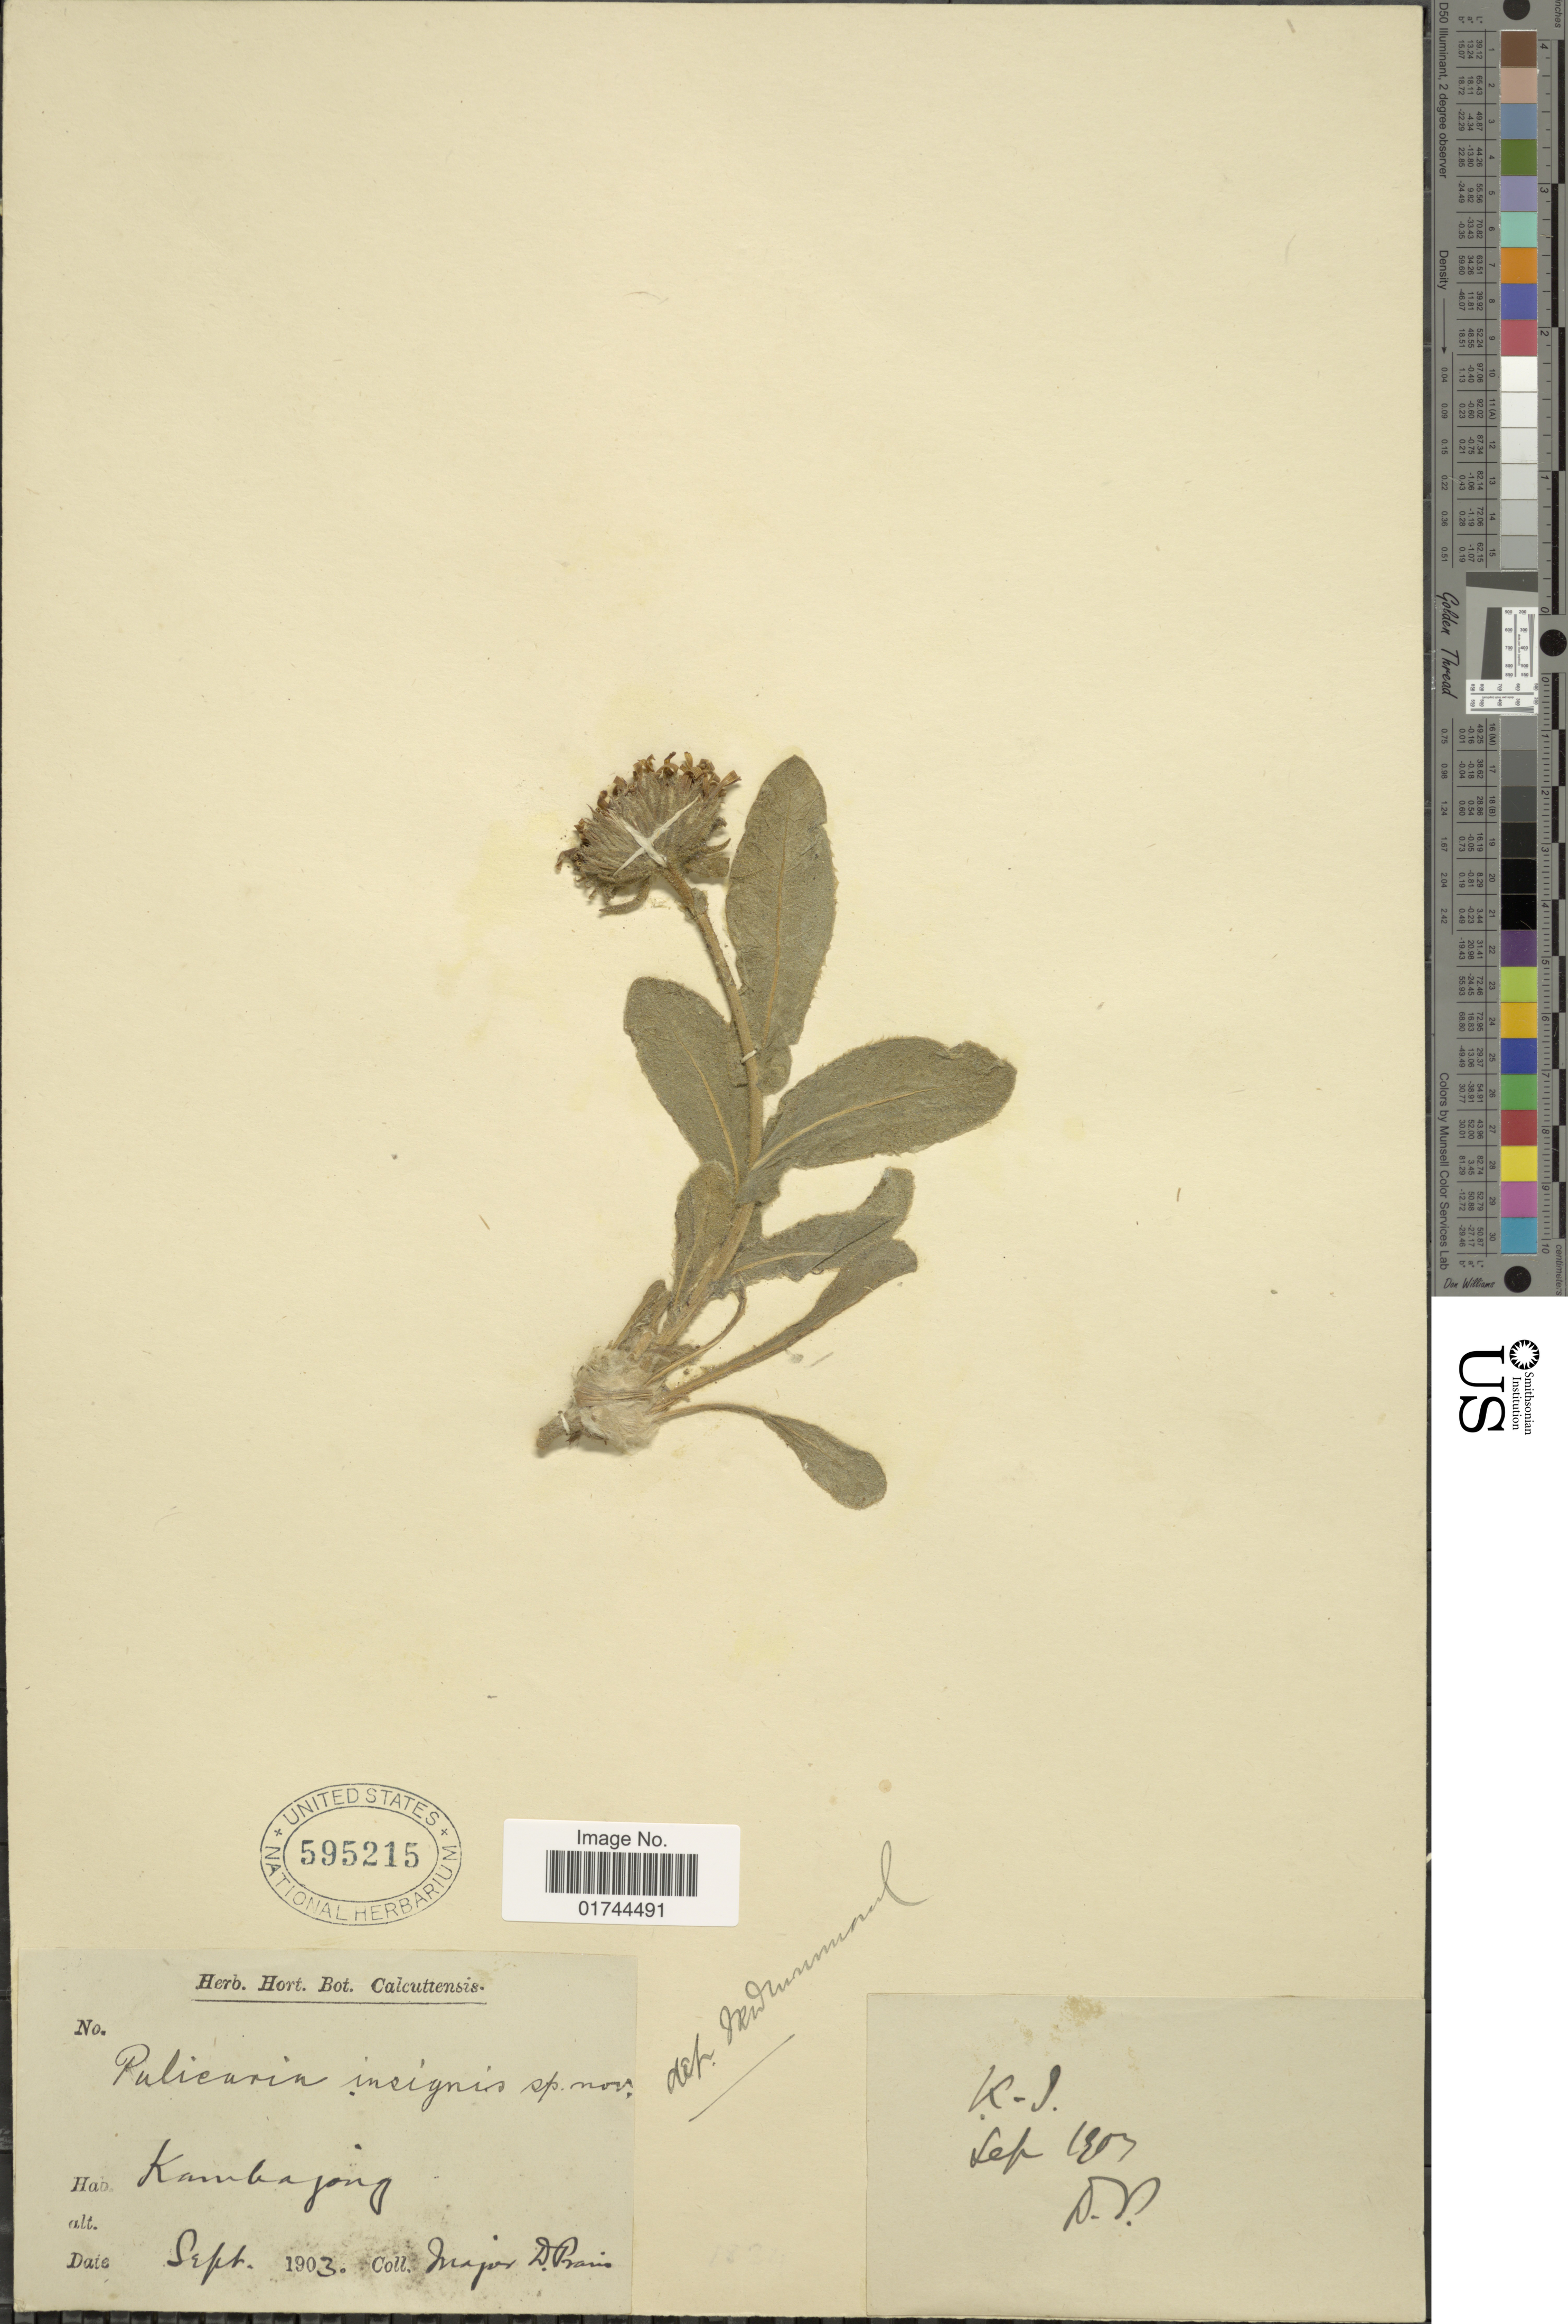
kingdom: Plantae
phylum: Tracheophyta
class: Magnoliopsida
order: Asterales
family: Asteraceae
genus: Pulicaria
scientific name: Pulicaria insignis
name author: Drummond ex Dunn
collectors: D. Prain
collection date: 1903-09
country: China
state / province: Xizang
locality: Kambajong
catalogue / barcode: US 595215